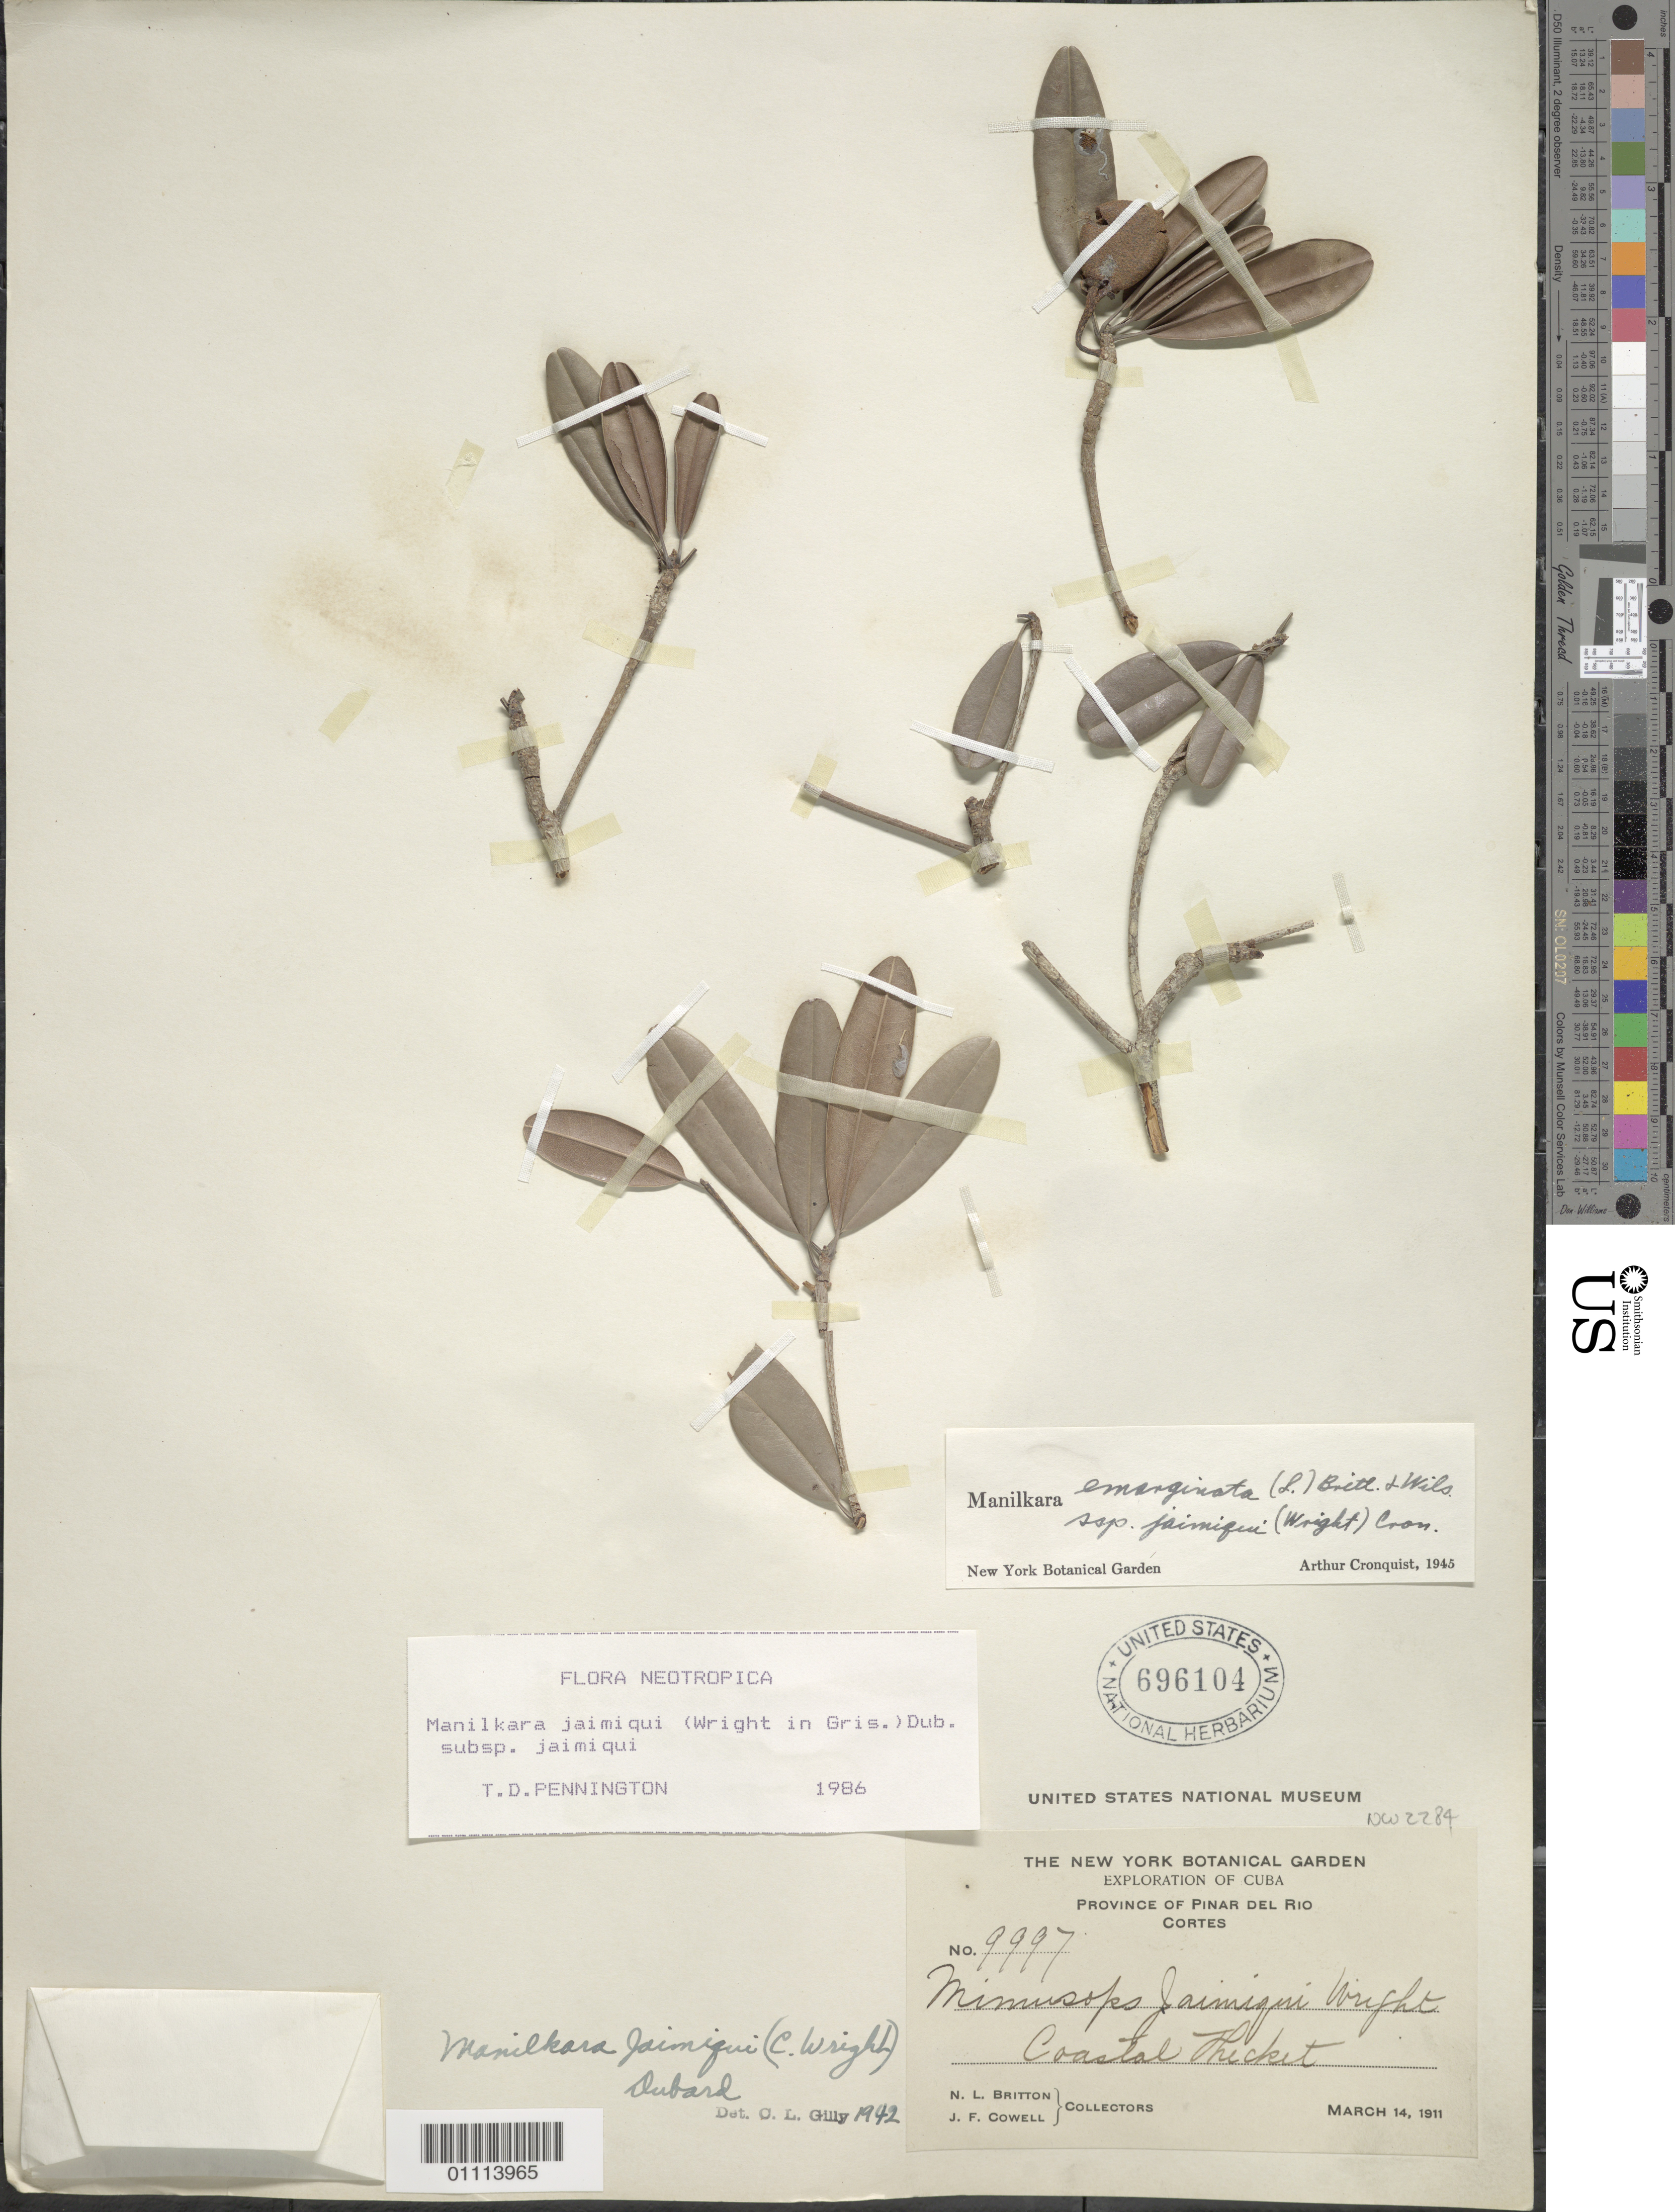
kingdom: Plantae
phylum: Tracheophyta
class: Magnoliopsida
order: Ericales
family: Sapotaceae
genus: Manilkara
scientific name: Manilkara jaimiqui subsp. jaimiqui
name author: (C. Wright ex Griseb.) Dubard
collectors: N. Britton & J. F. Cowell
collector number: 9997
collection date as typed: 14 Mar 1911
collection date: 1911-03-14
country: Cuba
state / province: Pinar del Rio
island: Cuba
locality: Coastal thicket, Pinar del Rio, Cortes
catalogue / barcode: US 696104